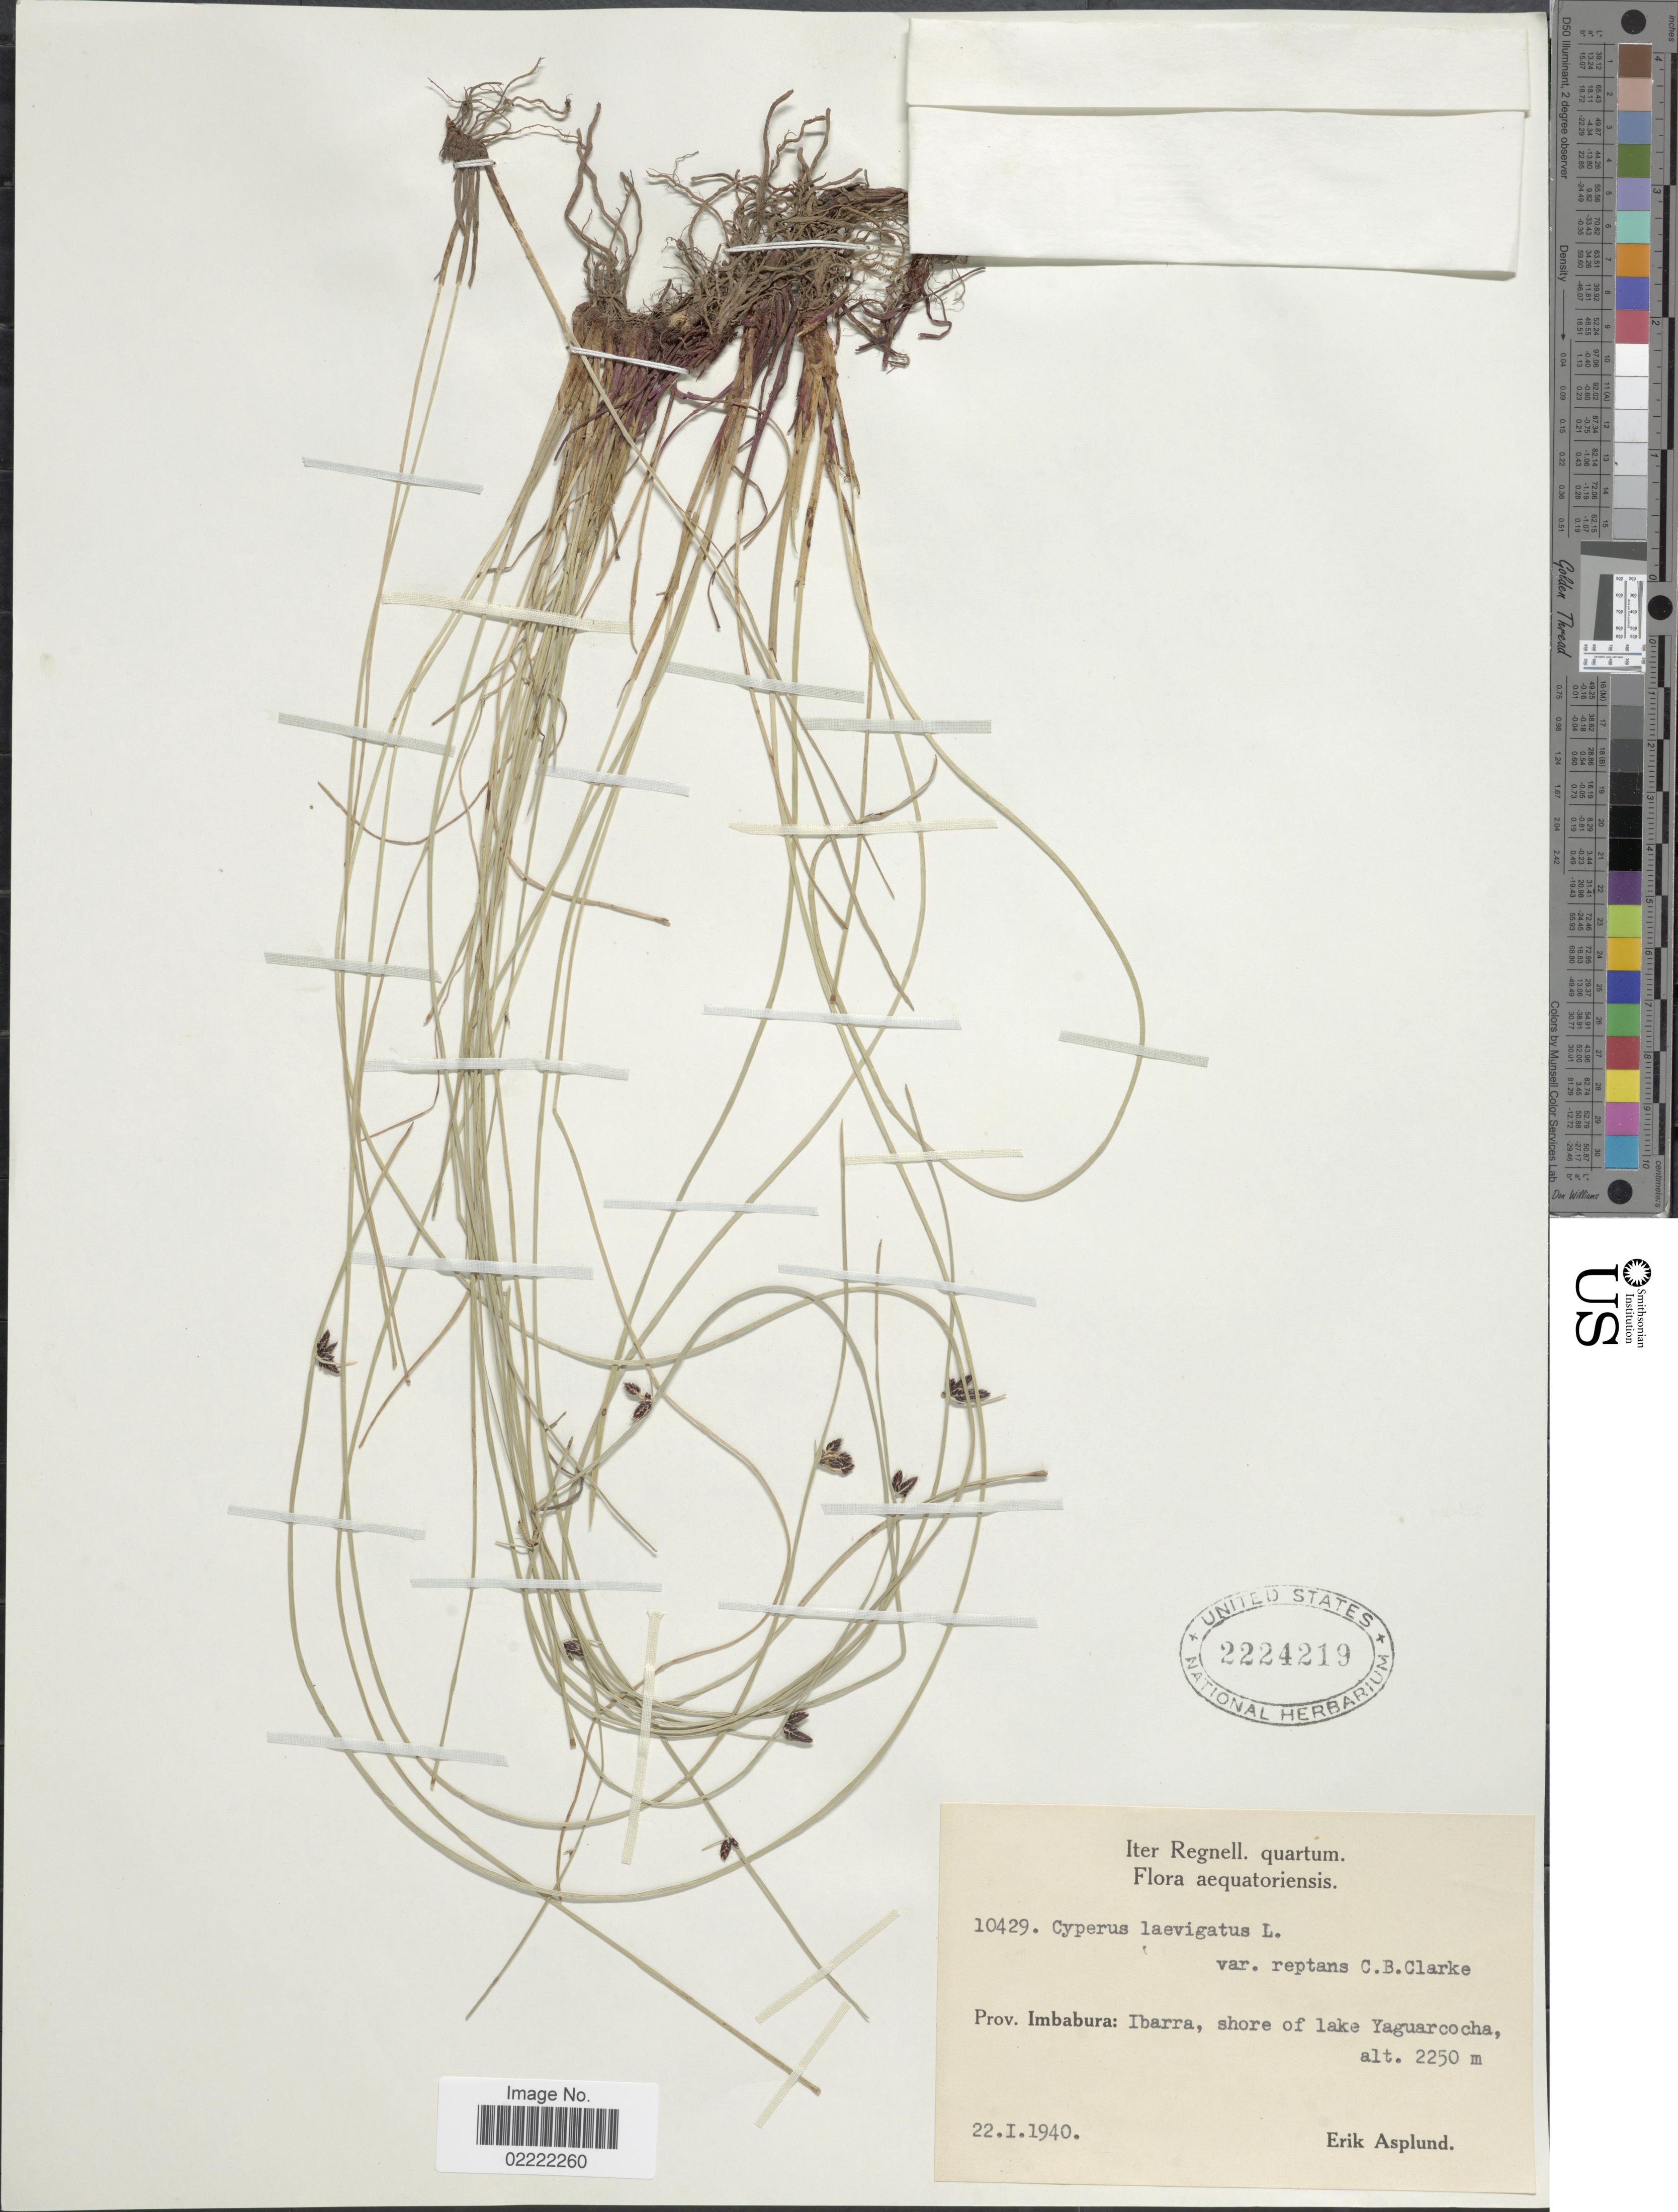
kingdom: Plantae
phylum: Tracheophyta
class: Liliopsida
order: Poales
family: Cyperaceae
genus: Cyperus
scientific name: Cyperus laevigatus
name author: L.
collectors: E. Asplund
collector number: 10429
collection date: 1940-01-22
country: Ecuador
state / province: Imbabura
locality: Prov. Imbaburi: Ibarra, shore of lake Yaguarcocha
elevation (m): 2250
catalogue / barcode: US 2224219